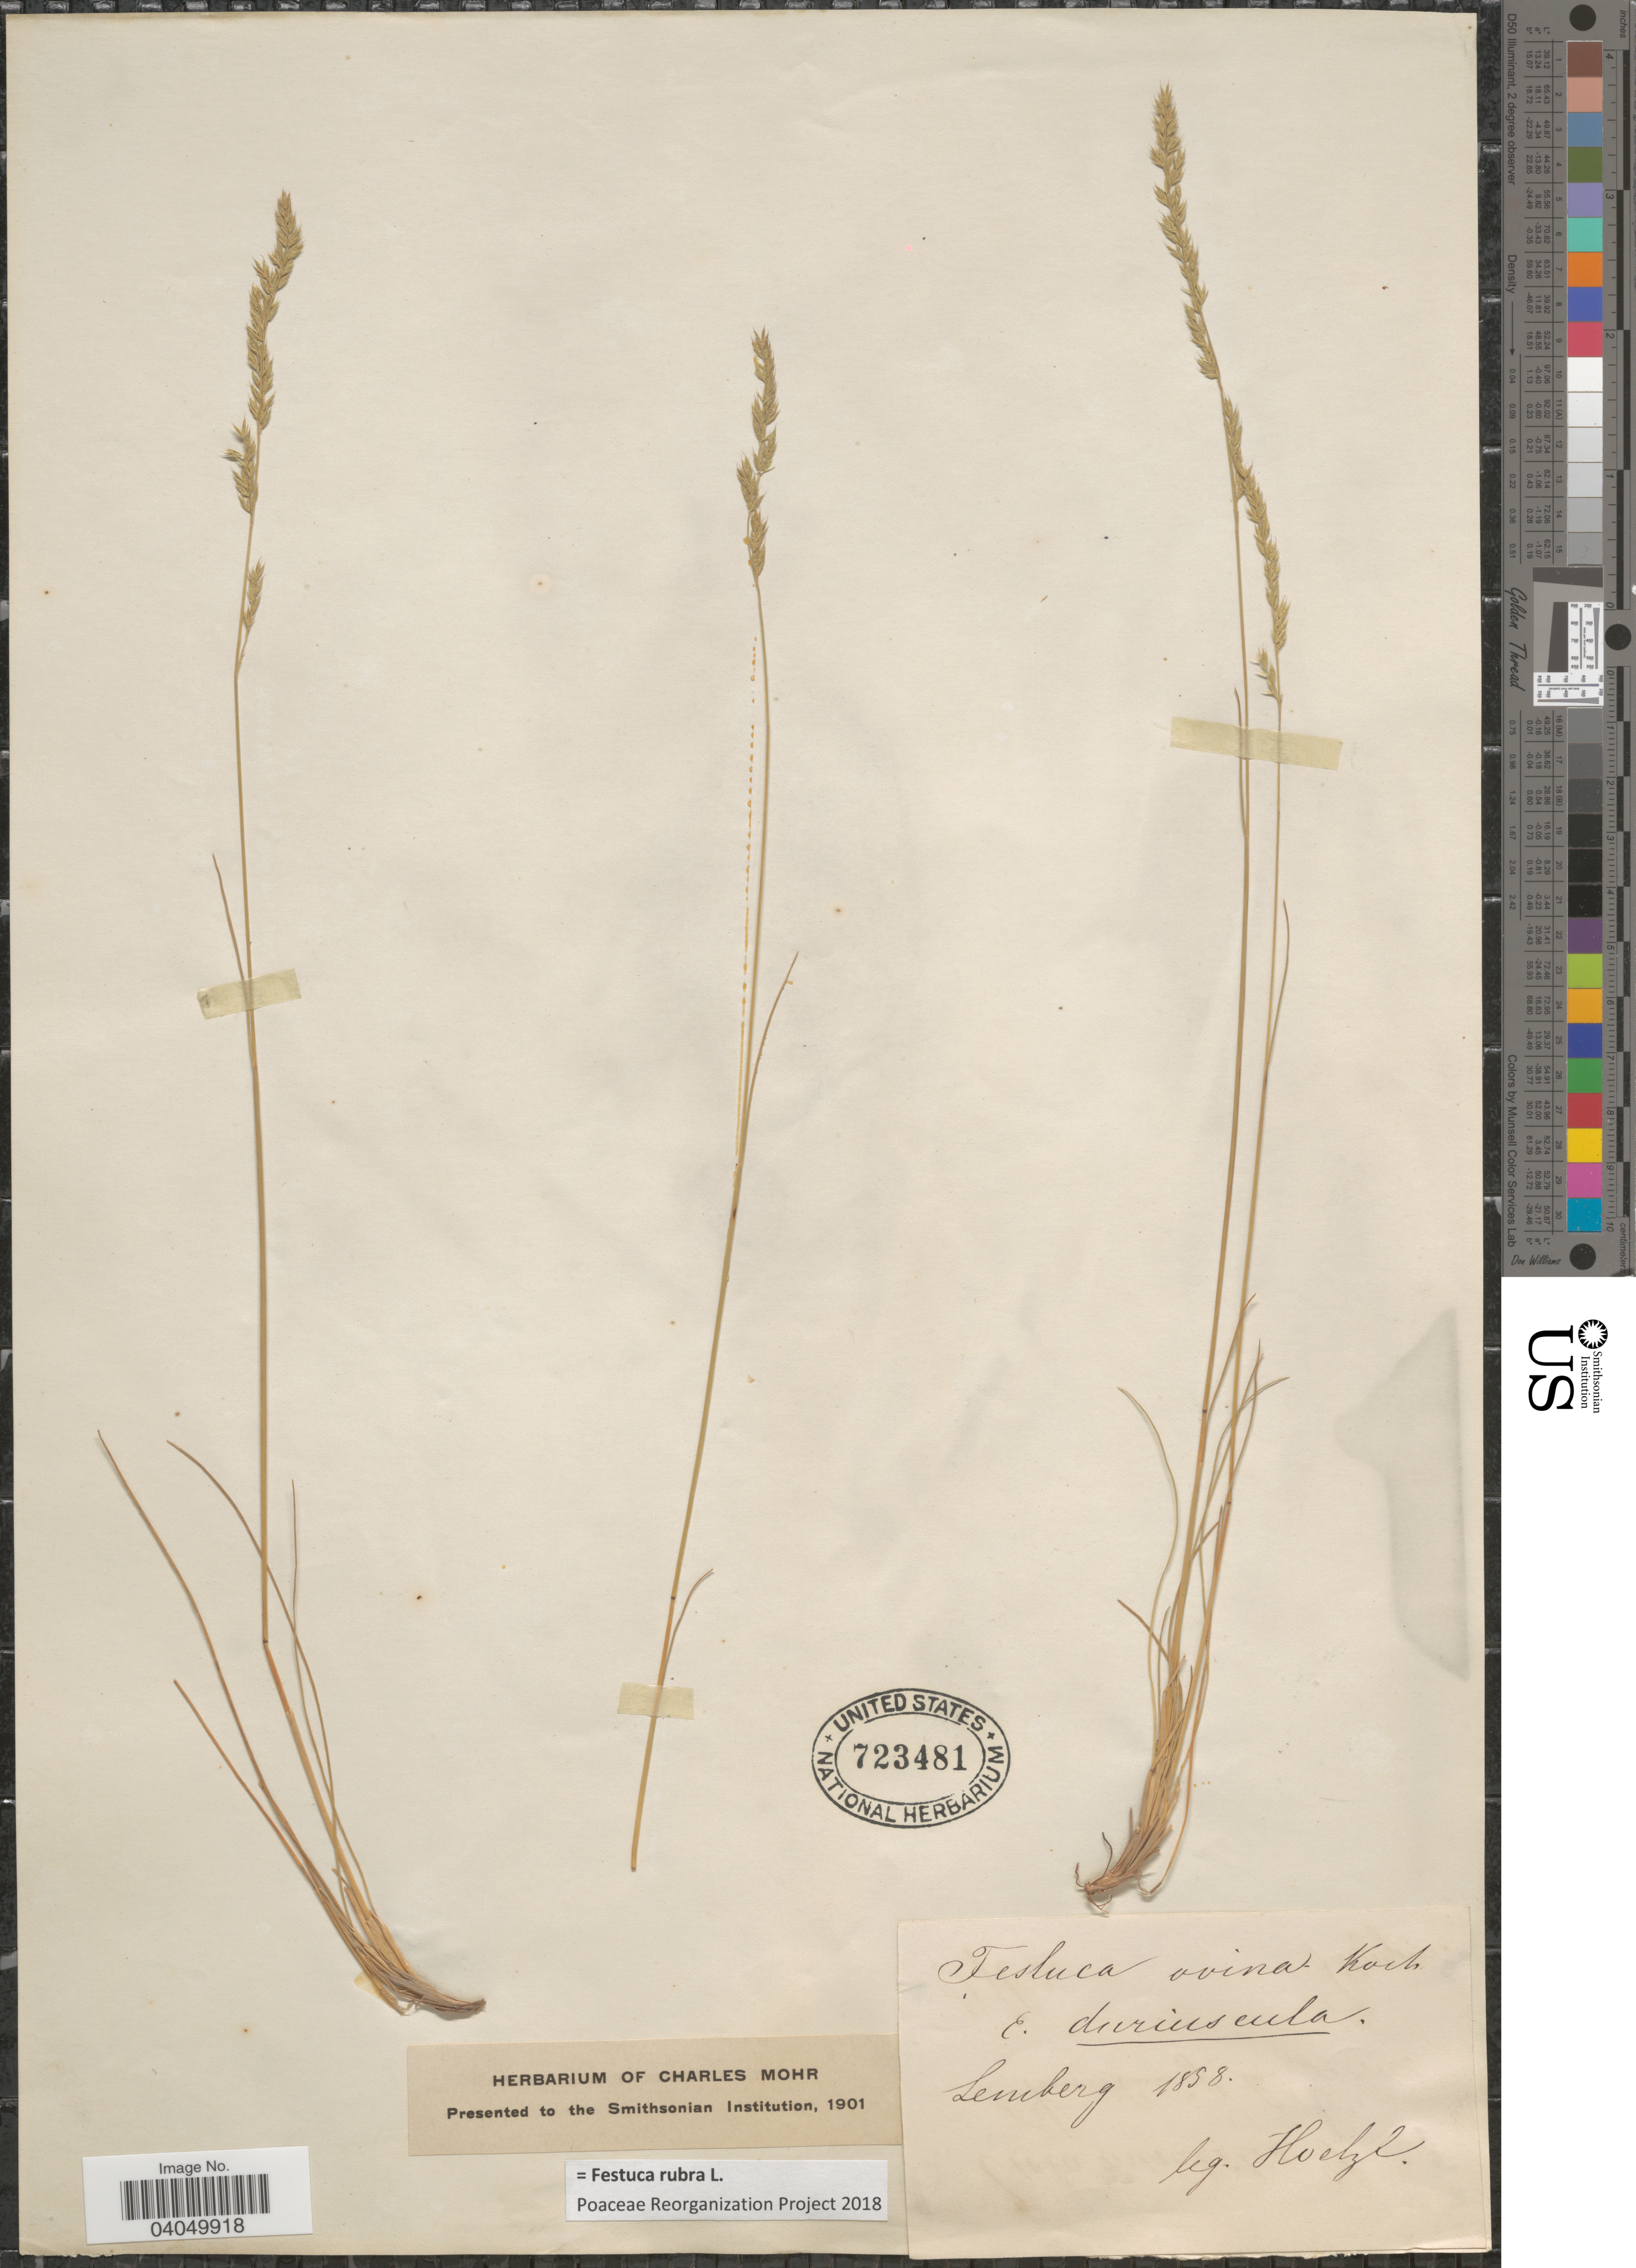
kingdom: Plantae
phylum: Tracheophyta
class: Liliopsida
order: Poales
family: Poaceae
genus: Festuca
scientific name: Festuca rubra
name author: L.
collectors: Hoelzl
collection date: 1858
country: Ukraine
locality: Lemberg.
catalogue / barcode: US 723481